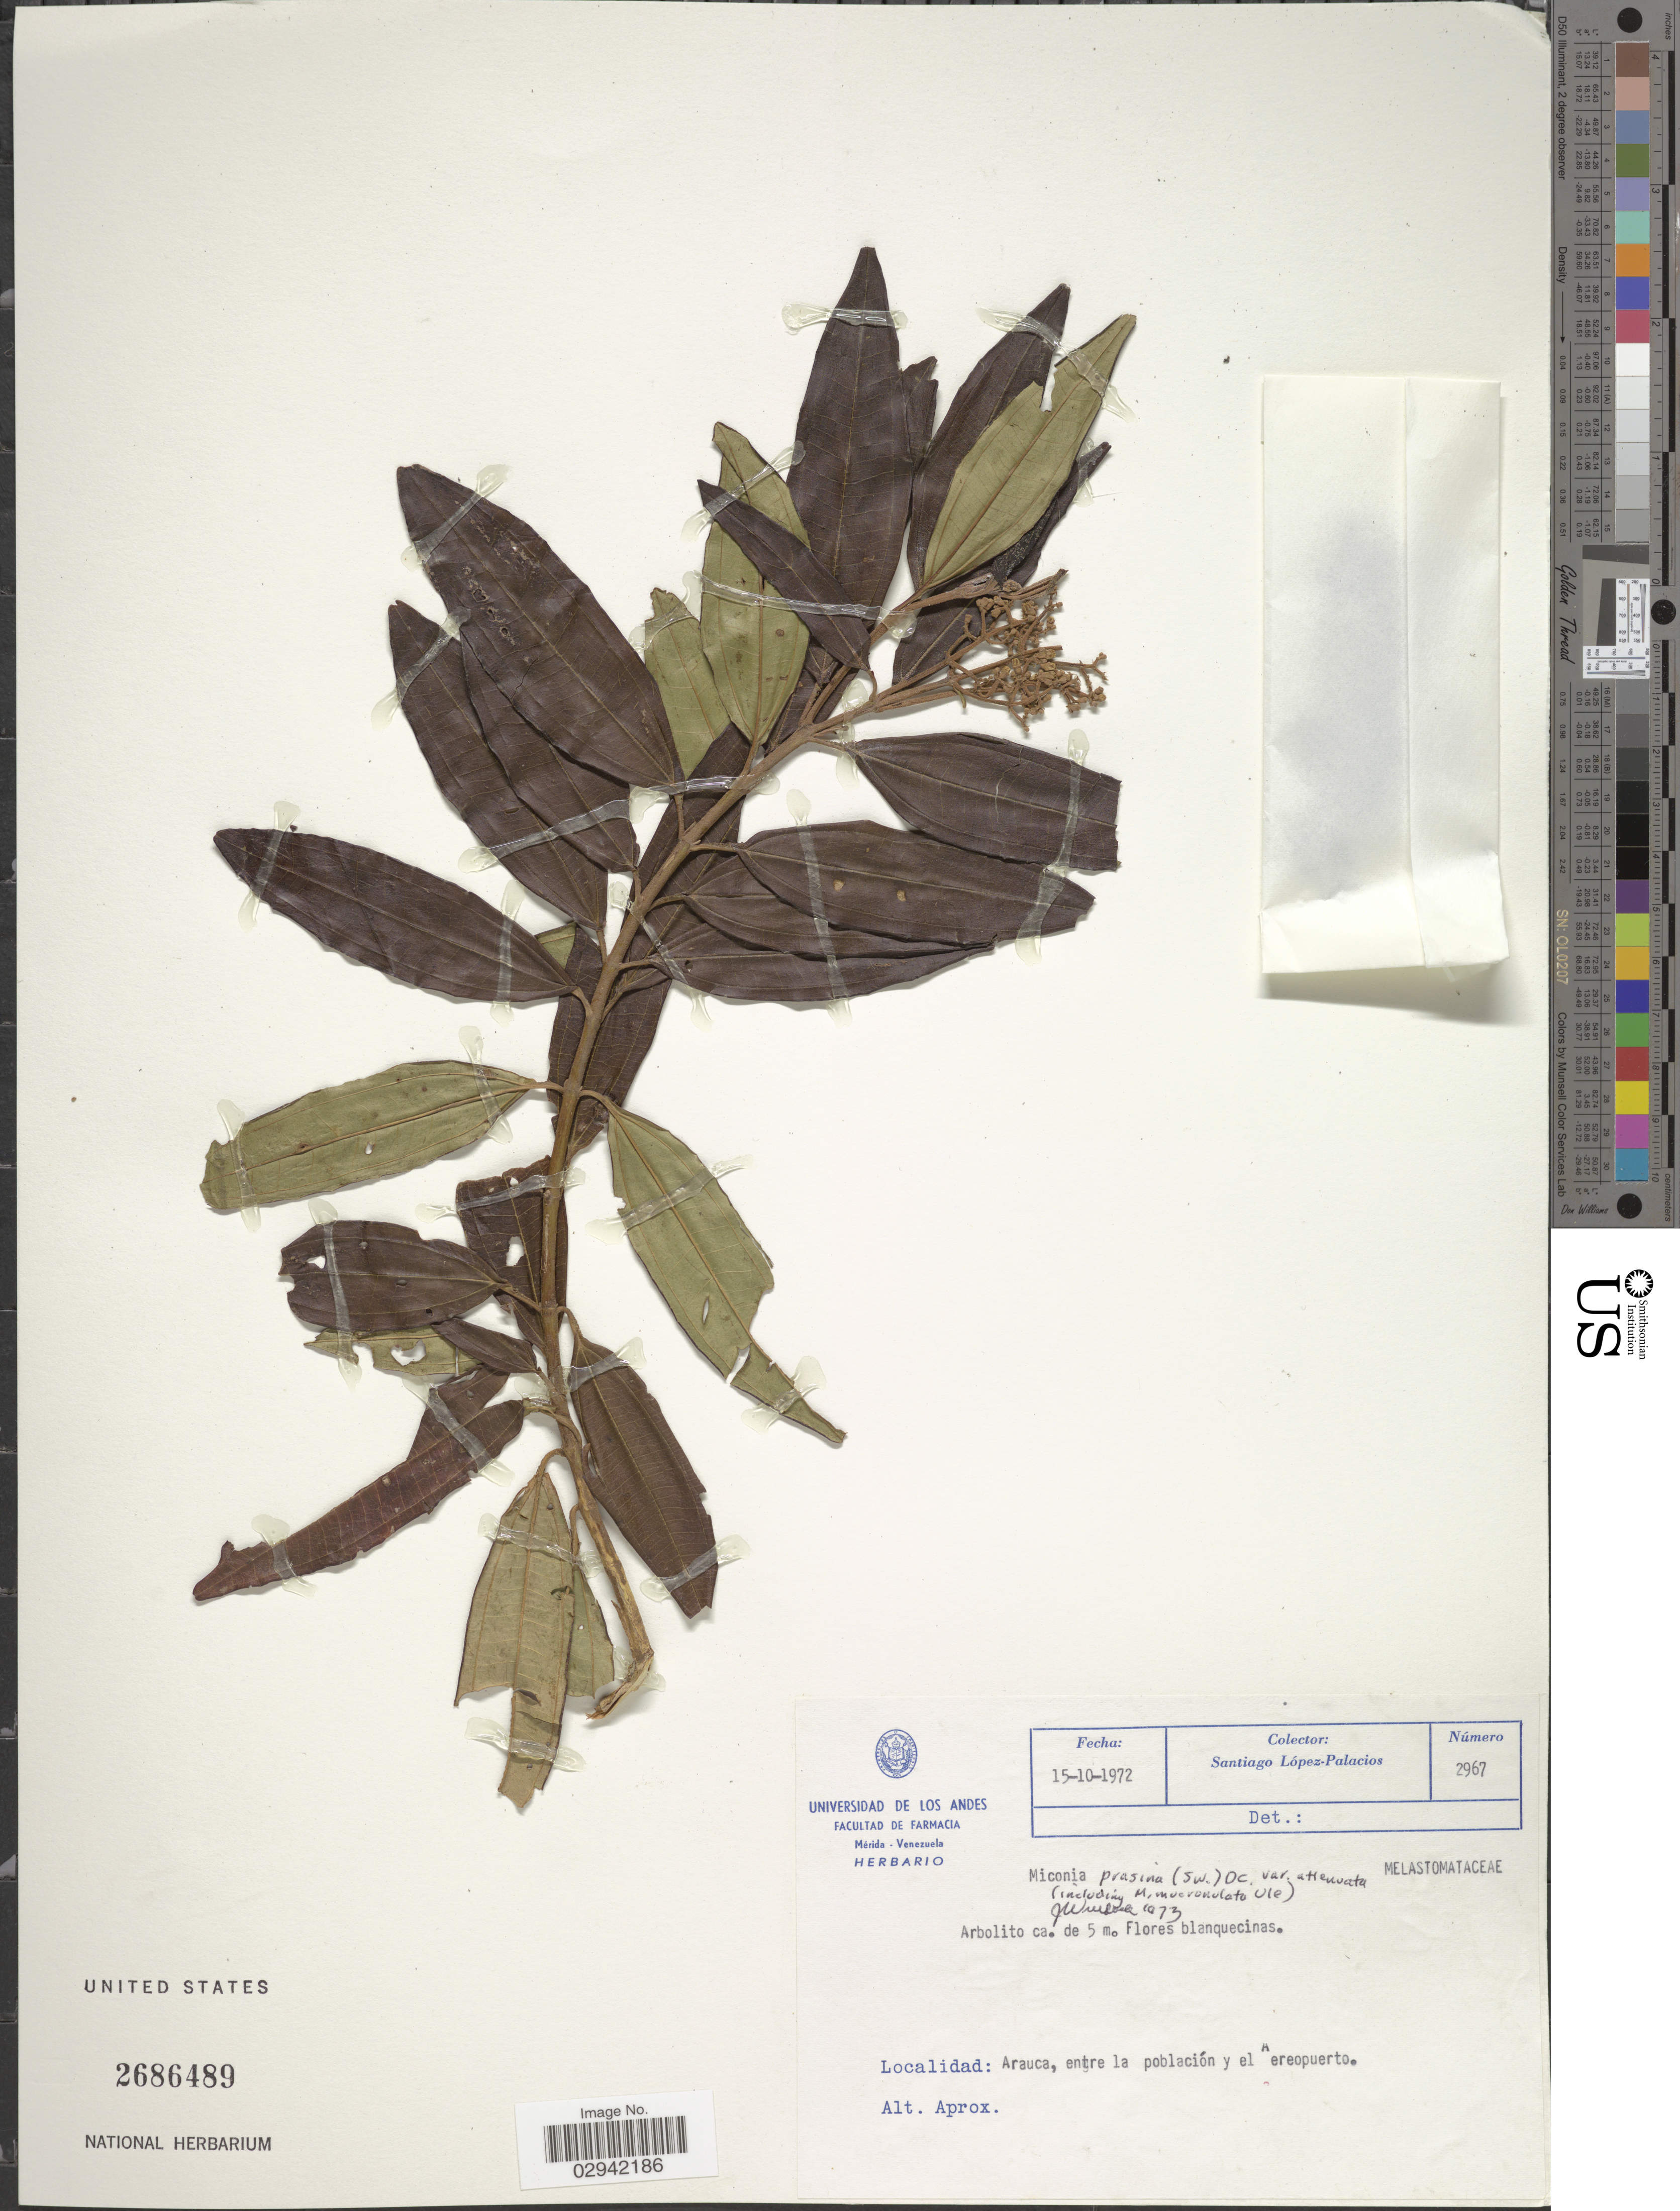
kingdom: Plantae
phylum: Tracheophyta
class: Magnoliopsida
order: Myrtales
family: Melastomataceae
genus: Miconia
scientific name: Miconia prasina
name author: (Sw.) DC.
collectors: S. López-Palacios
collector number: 2967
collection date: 1972-10-15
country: Colombia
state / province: Arauca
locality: Entre la población y el Aeropuerto.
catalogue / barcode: US 2686489